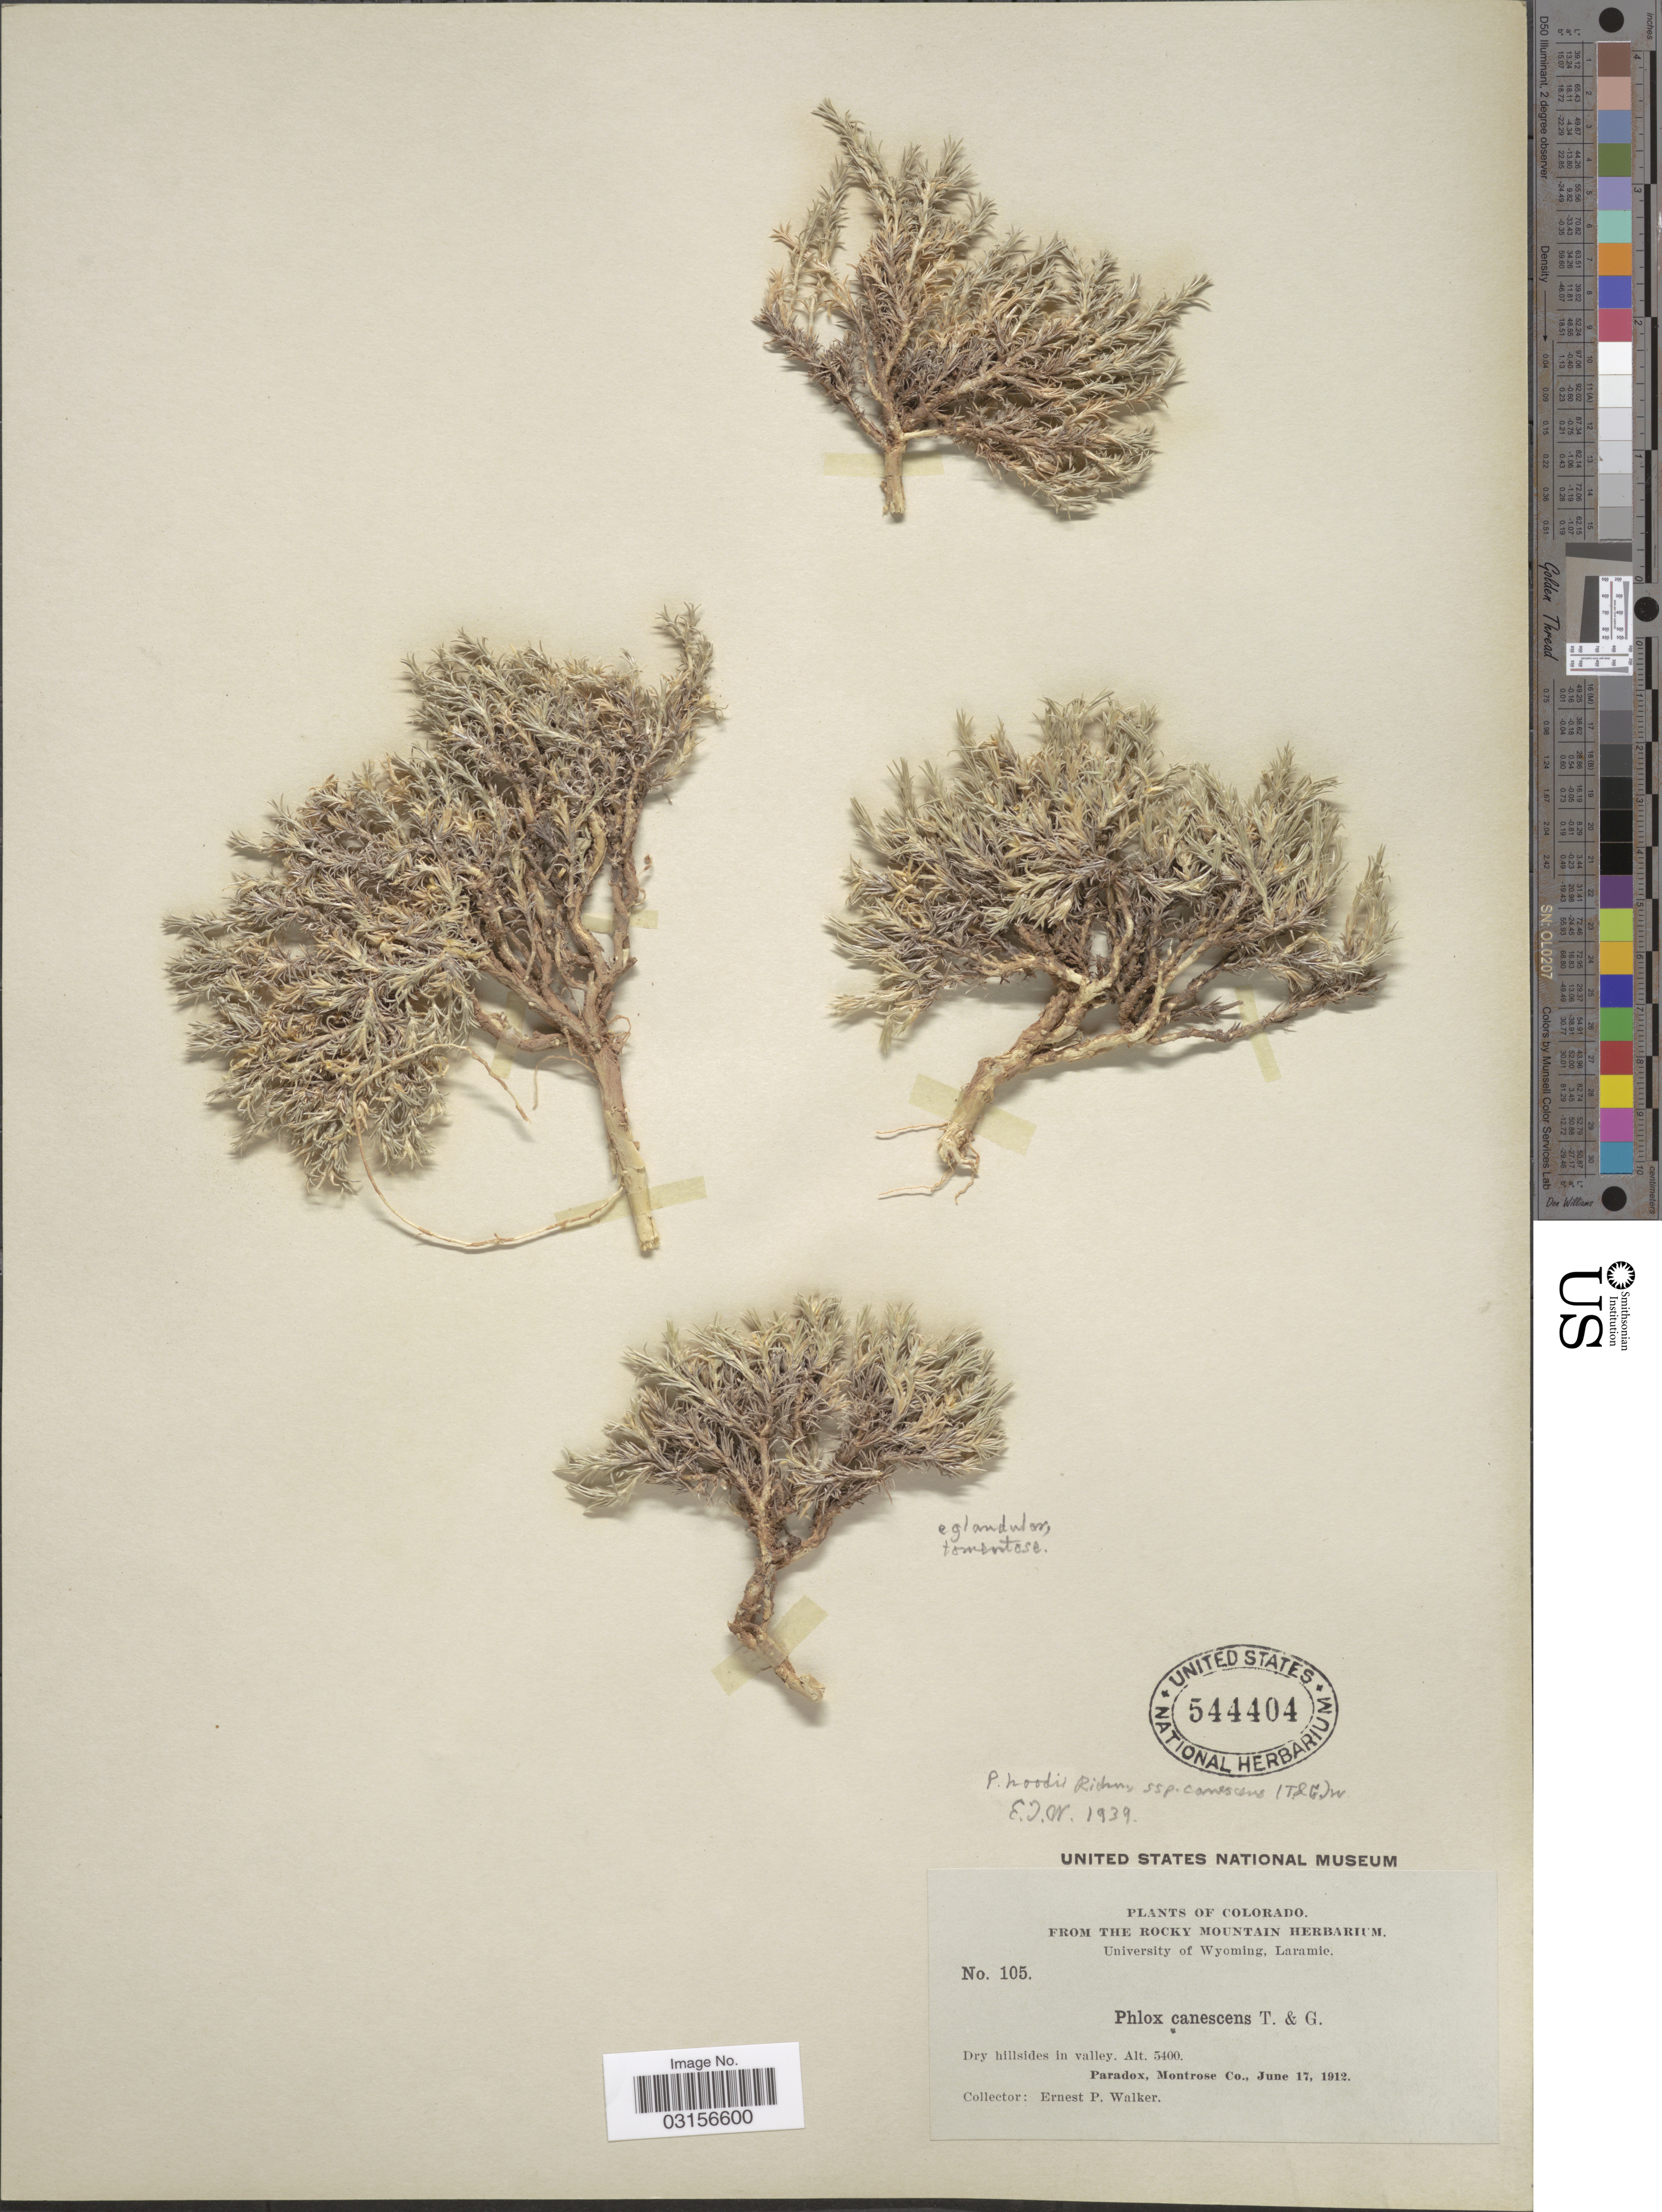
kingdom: Plantae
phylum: Tracheophyta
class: Magnoliopsida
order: Ericales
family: Polemoniaceae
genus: Phlox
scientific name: Phlox hoodii subsp. canescens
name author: (Torr. & A. Gray) Wherry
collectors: E. P. Walker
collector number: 105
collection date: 1912-06-17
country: United States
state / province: Colorado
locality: Paradox, Montrose Co.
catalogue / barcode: US 544404